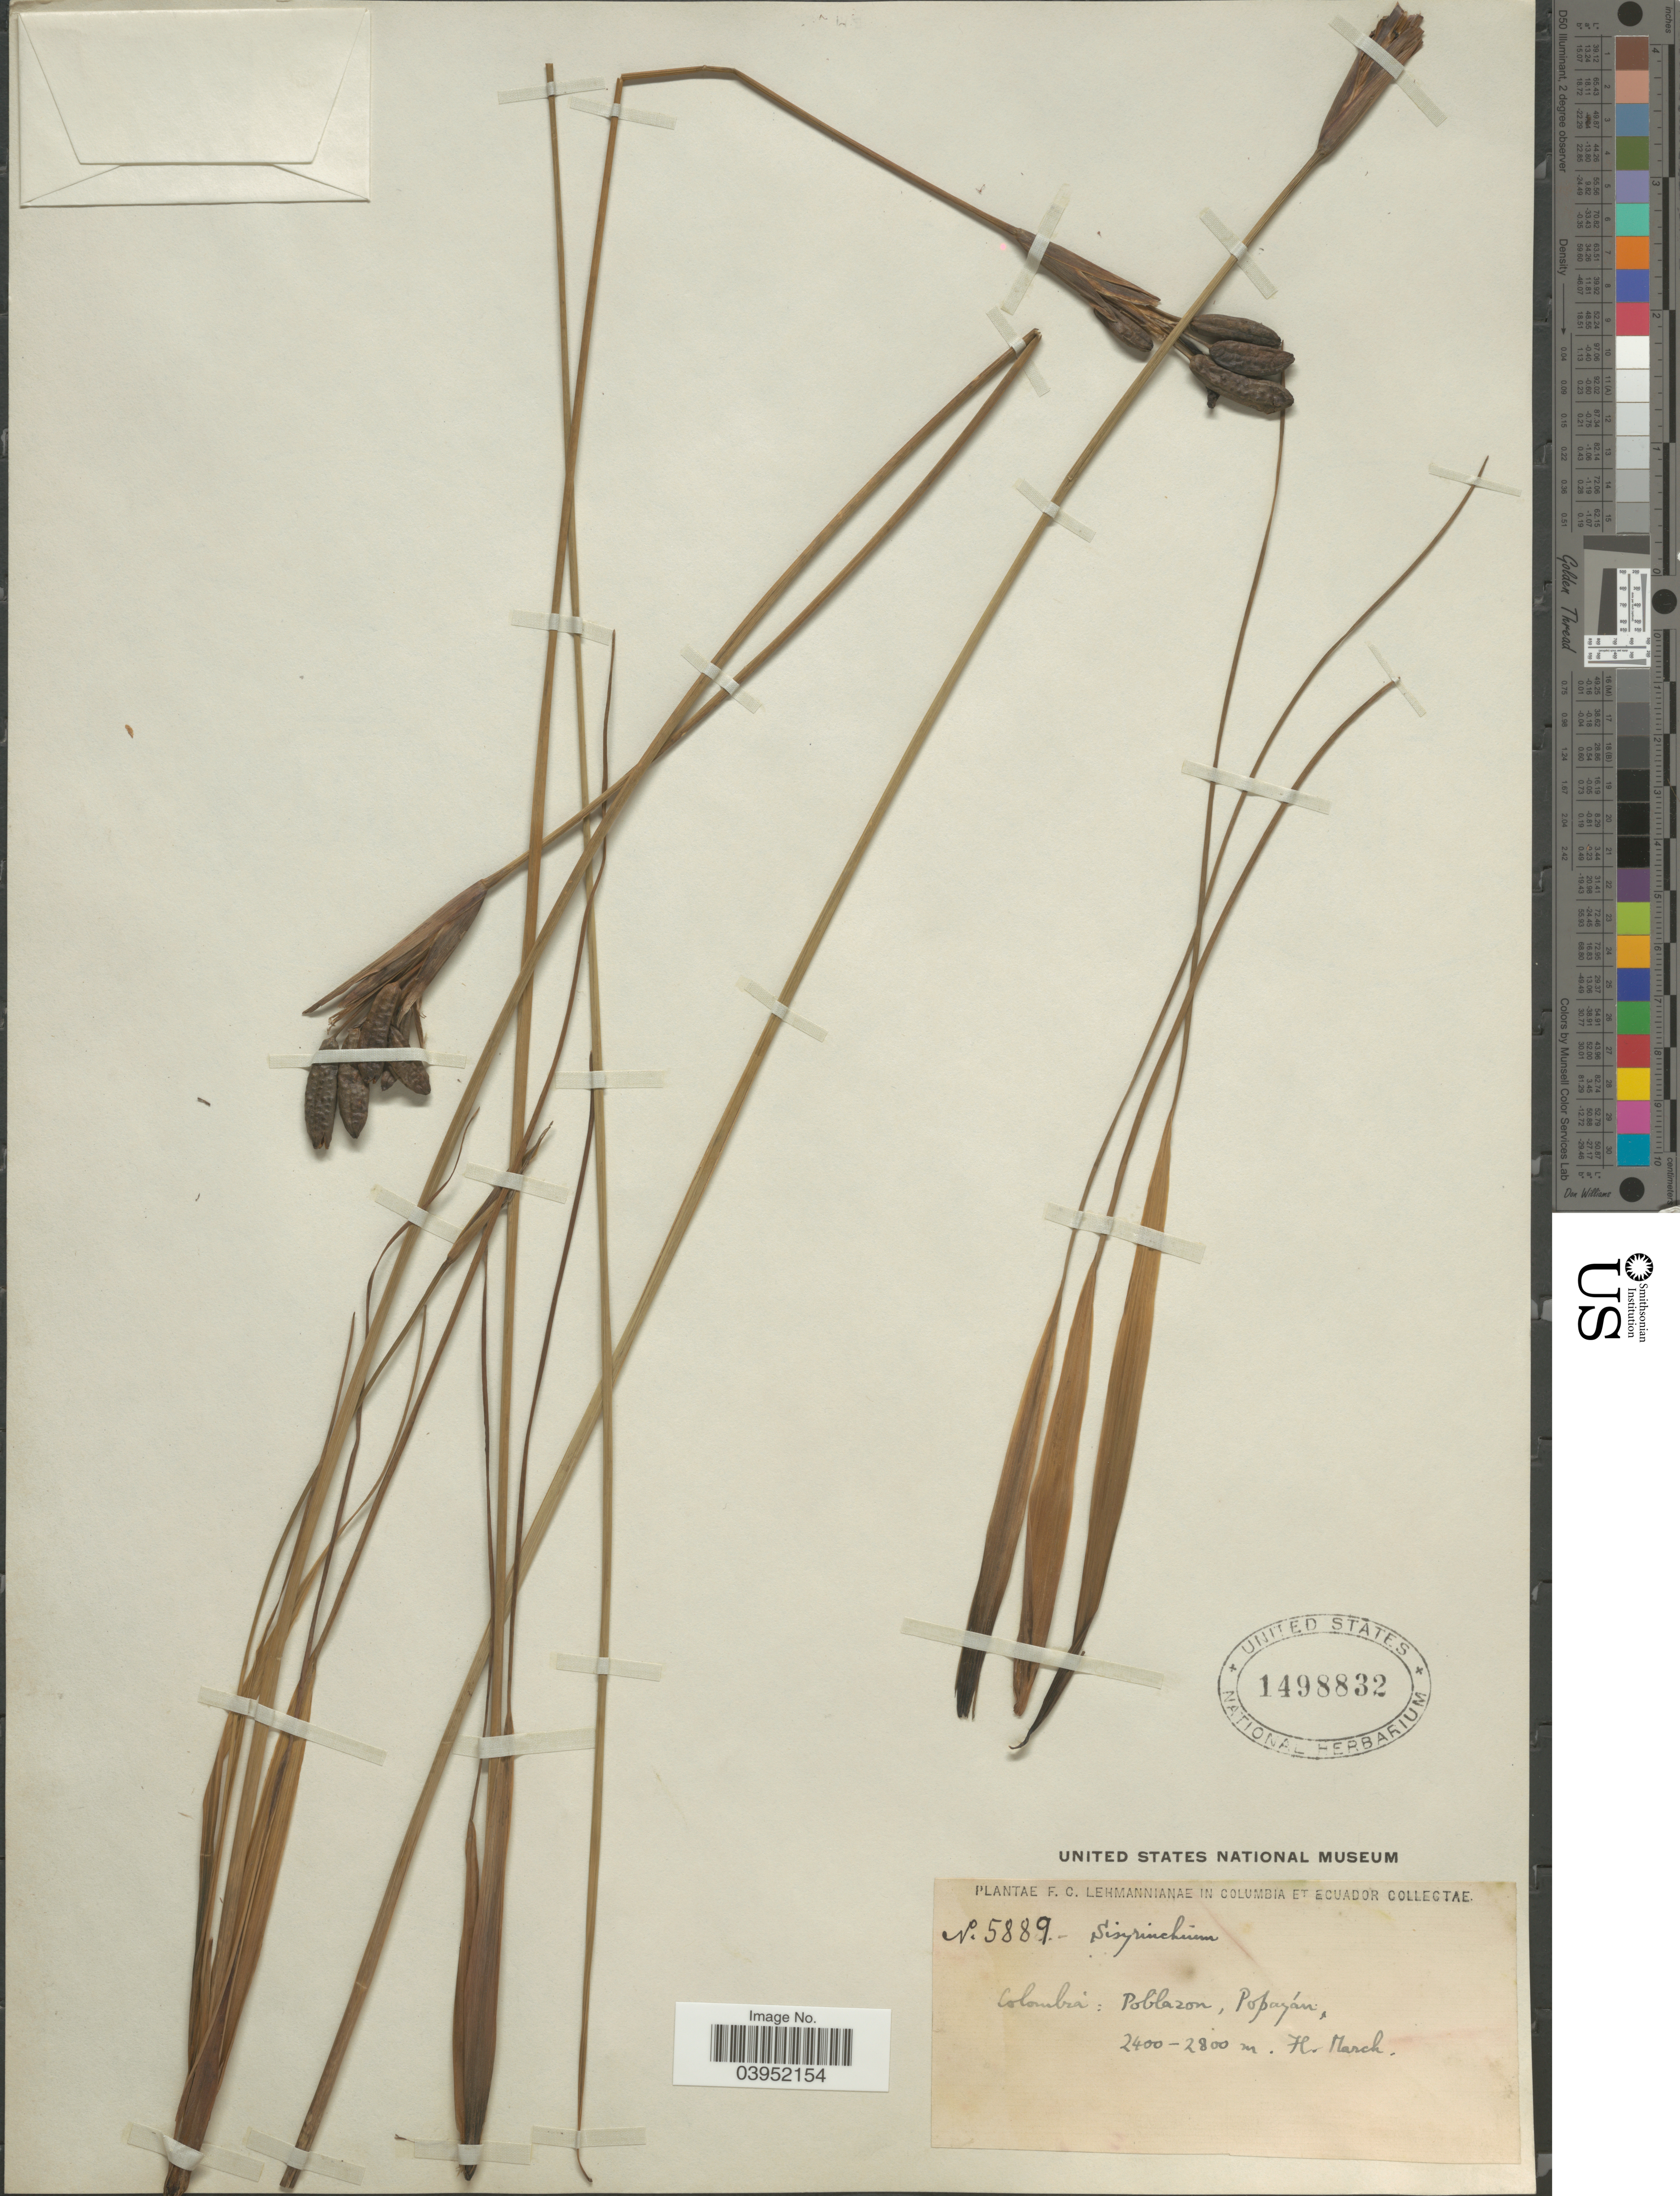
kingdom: Plantae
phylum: Tracheophyta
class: Liliopsida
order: Asparagales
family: Iridaceae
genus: Sisyrinchium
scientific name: Sisyrinchium jamesonii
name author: Baker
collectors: F. C. Lehmann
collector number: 5889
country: Colombia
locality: Poblazon, Popayán.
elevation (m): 2400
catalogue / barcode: US 1498832